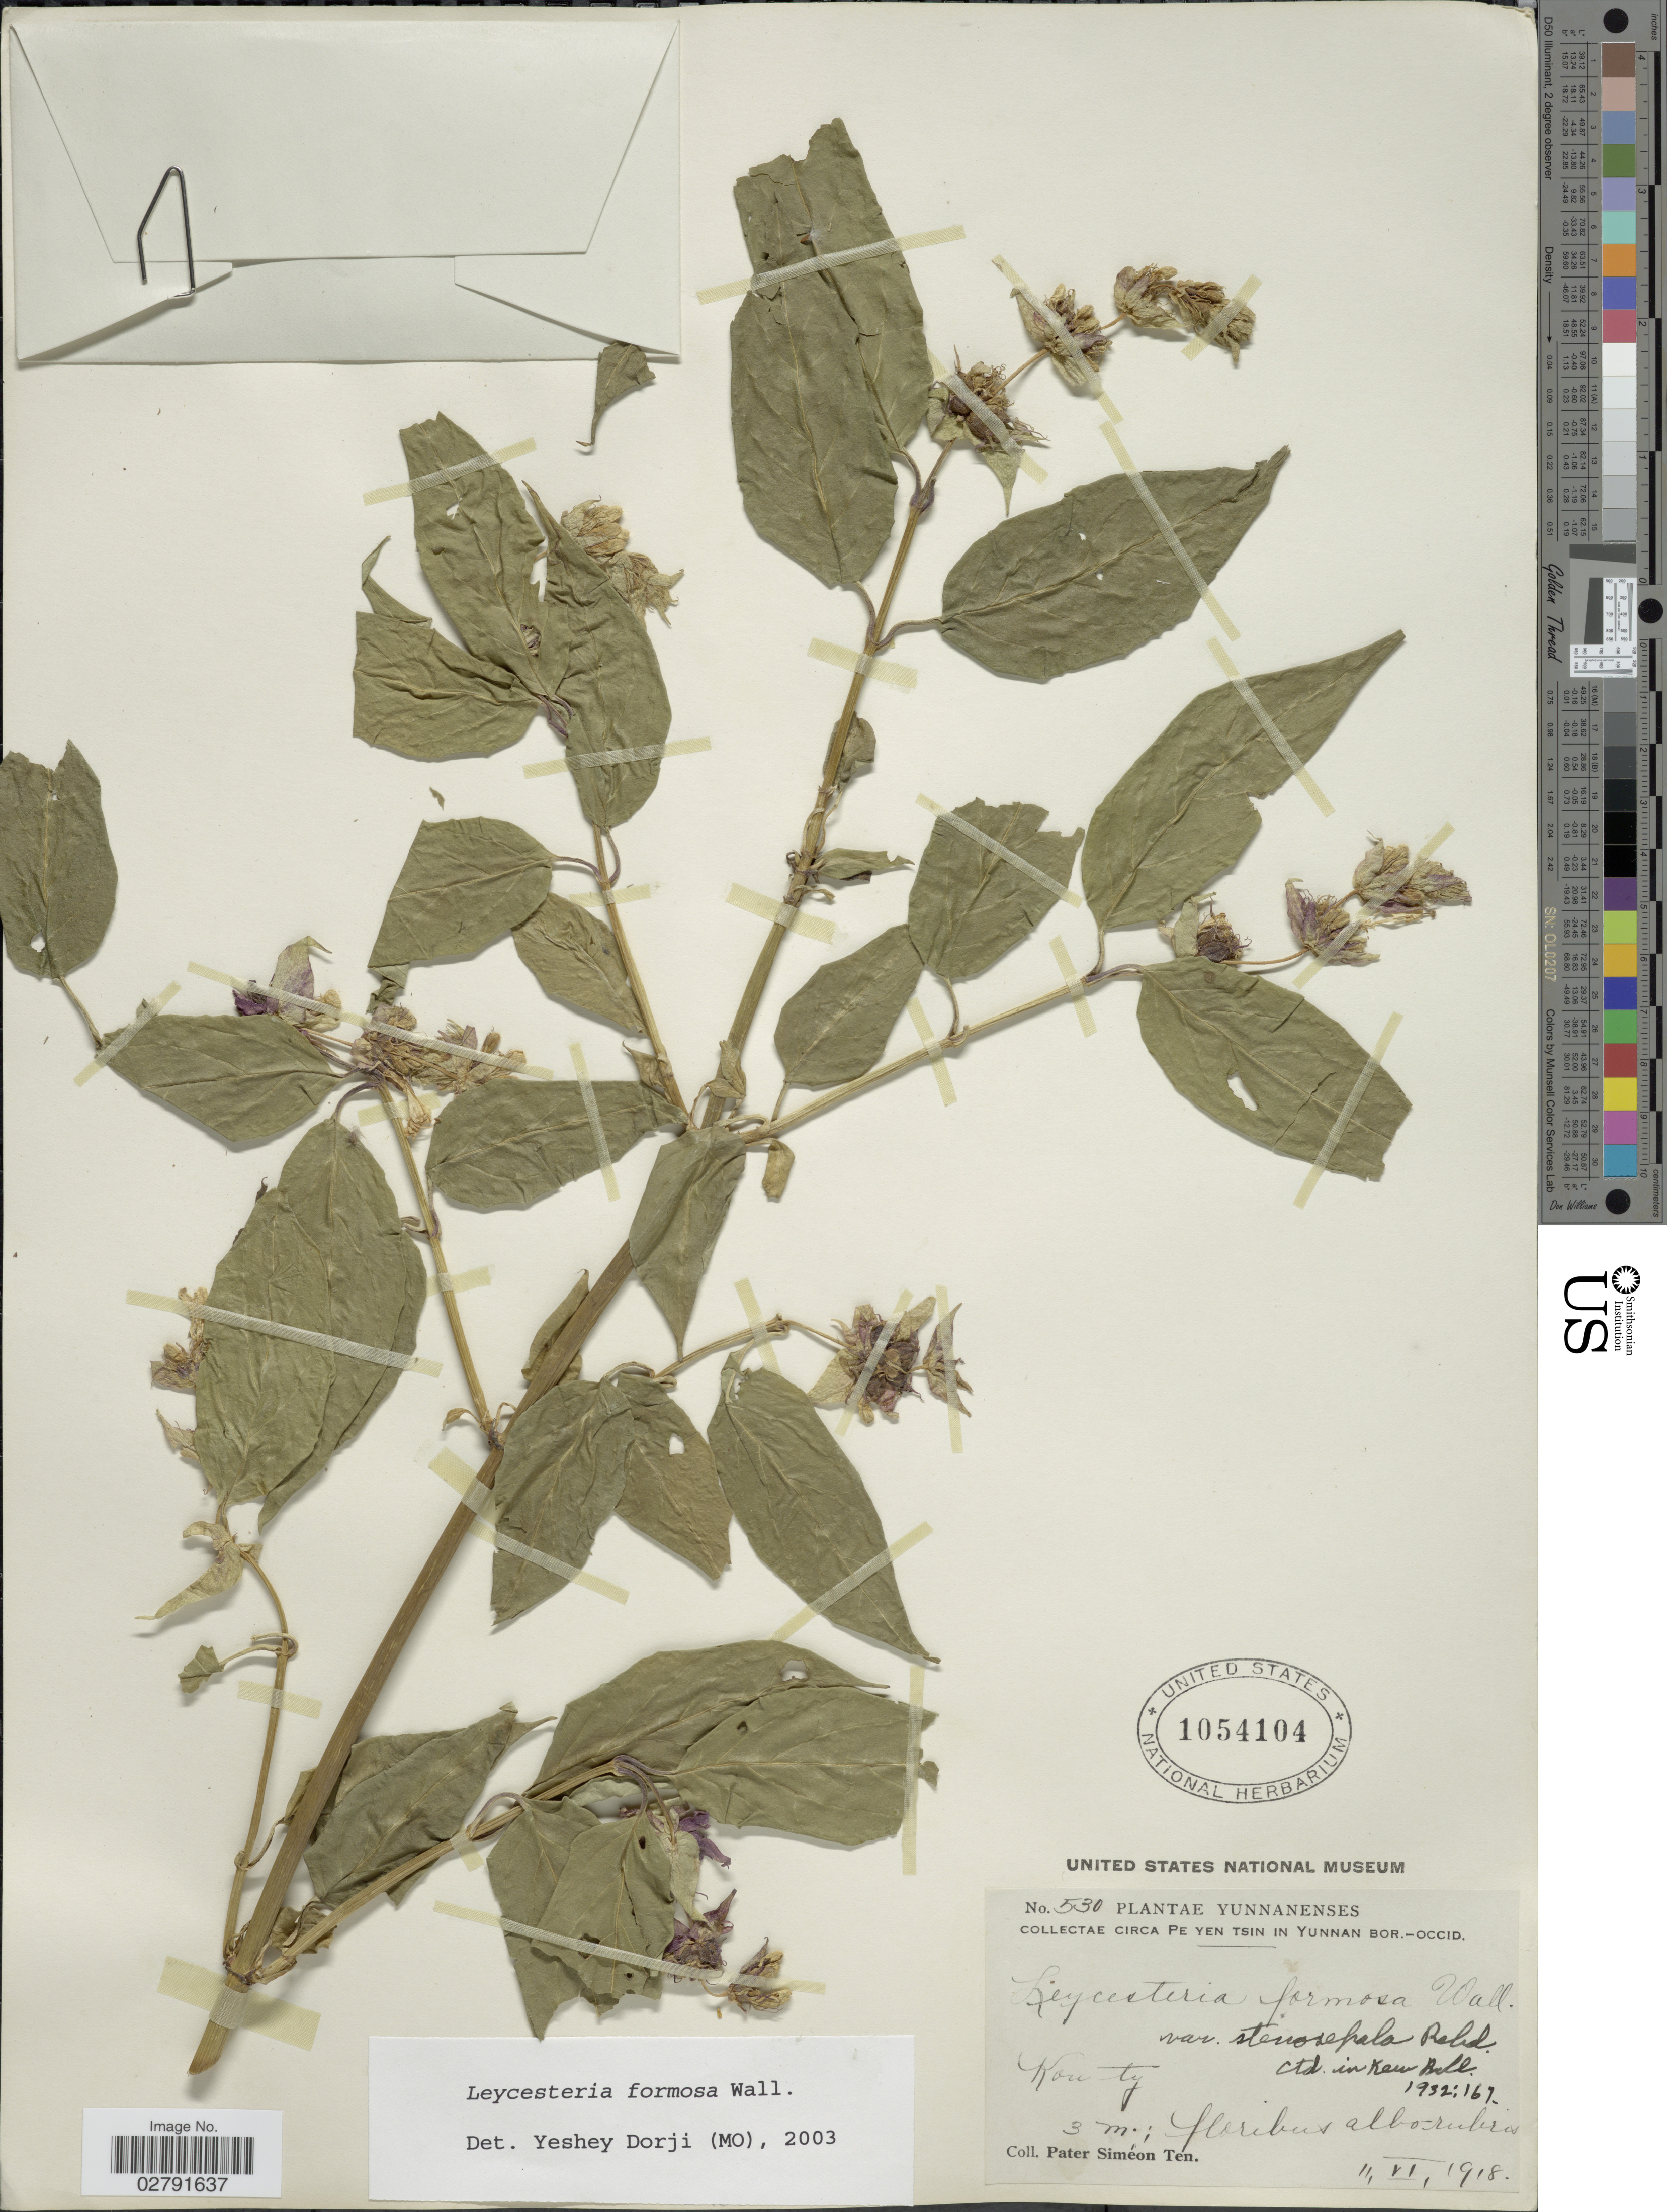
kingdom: Plantae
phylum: Tracheophyta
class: Magnoliopsida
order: Dipsacales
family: Caprifoliaceae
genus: Leycesteria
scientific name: Leycesteria formosa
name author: Wall.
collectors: P. S. Ten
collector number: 530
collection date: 1918-06-11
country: China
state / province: Yunnan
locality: Circa Pe Yen Tsin in Yunnan Bor.-occid., Kou ty.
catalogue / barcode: US 1054104